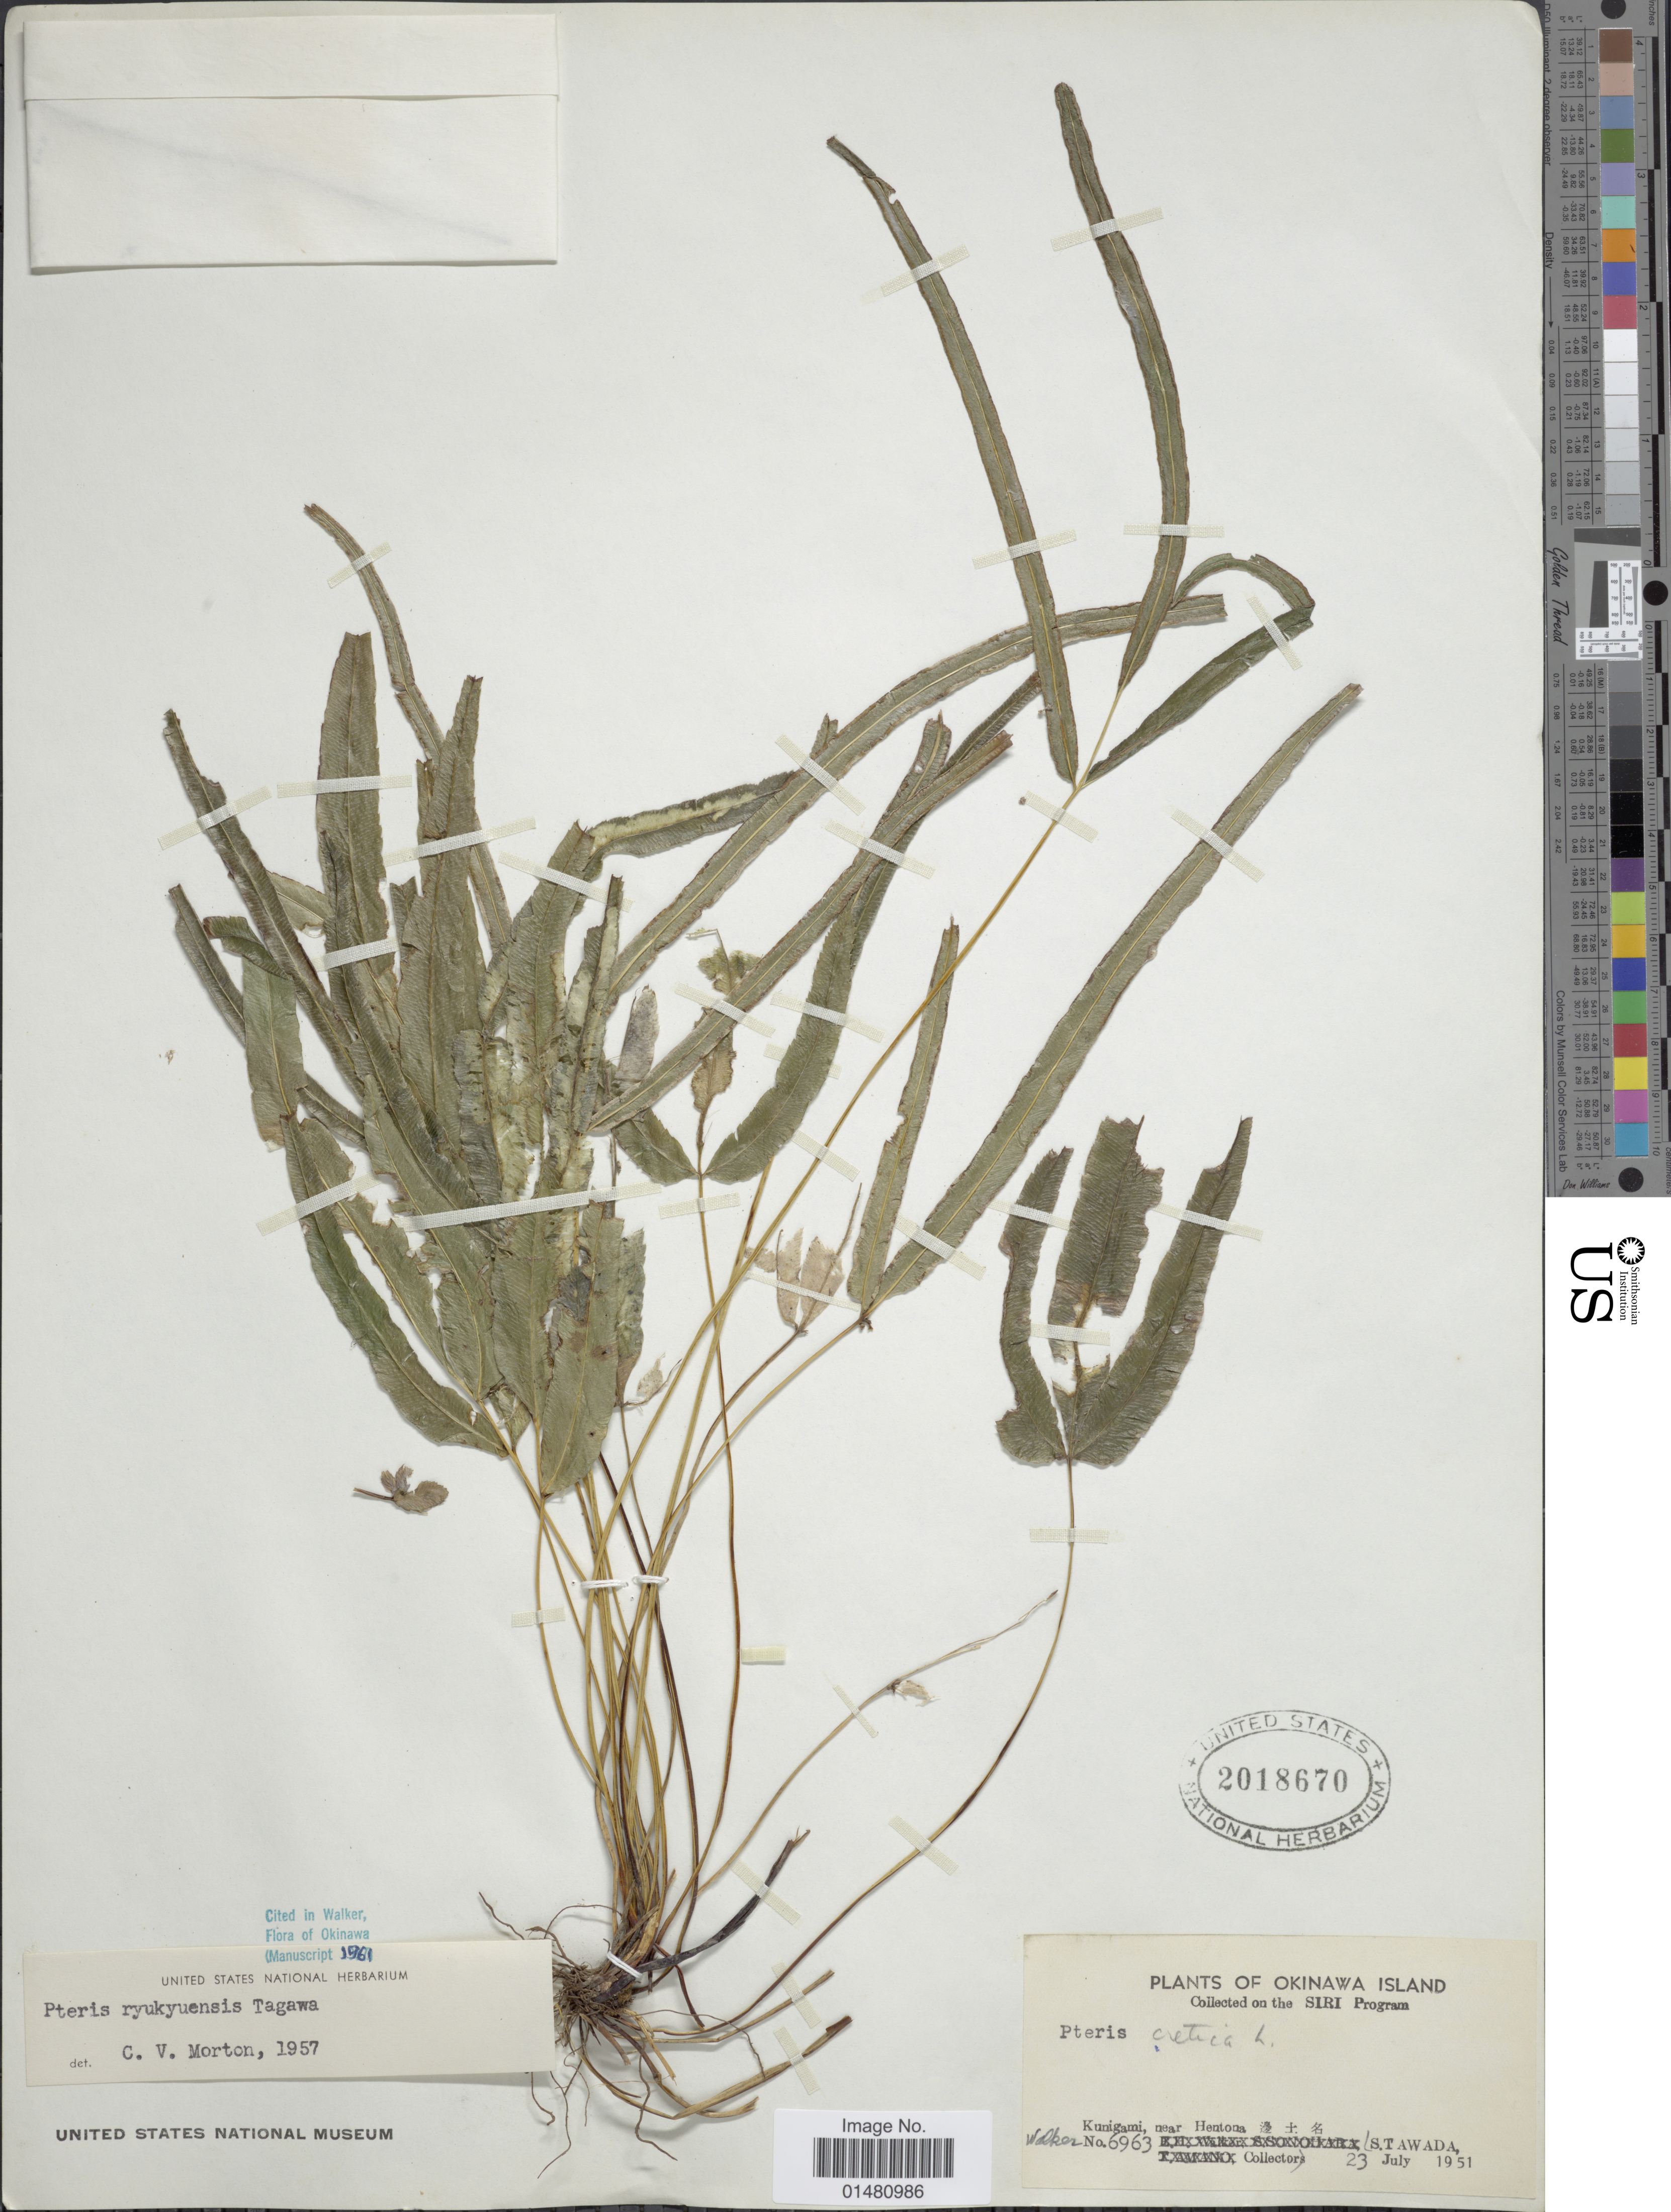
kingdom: Plantae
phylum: Tracheophyta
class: Polypodiopsida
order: Polypodiales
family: Pteridaceae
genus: Pteris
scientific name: Pteris ryukyuensis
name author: Tagawa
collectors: -. Walker & S. Tawada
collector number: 6963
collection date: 1951-07-23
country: Japan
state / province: Okinawa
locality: Okinawa Island, Kunigami, near Hentona [Foreign script]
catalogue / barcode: US 2018670